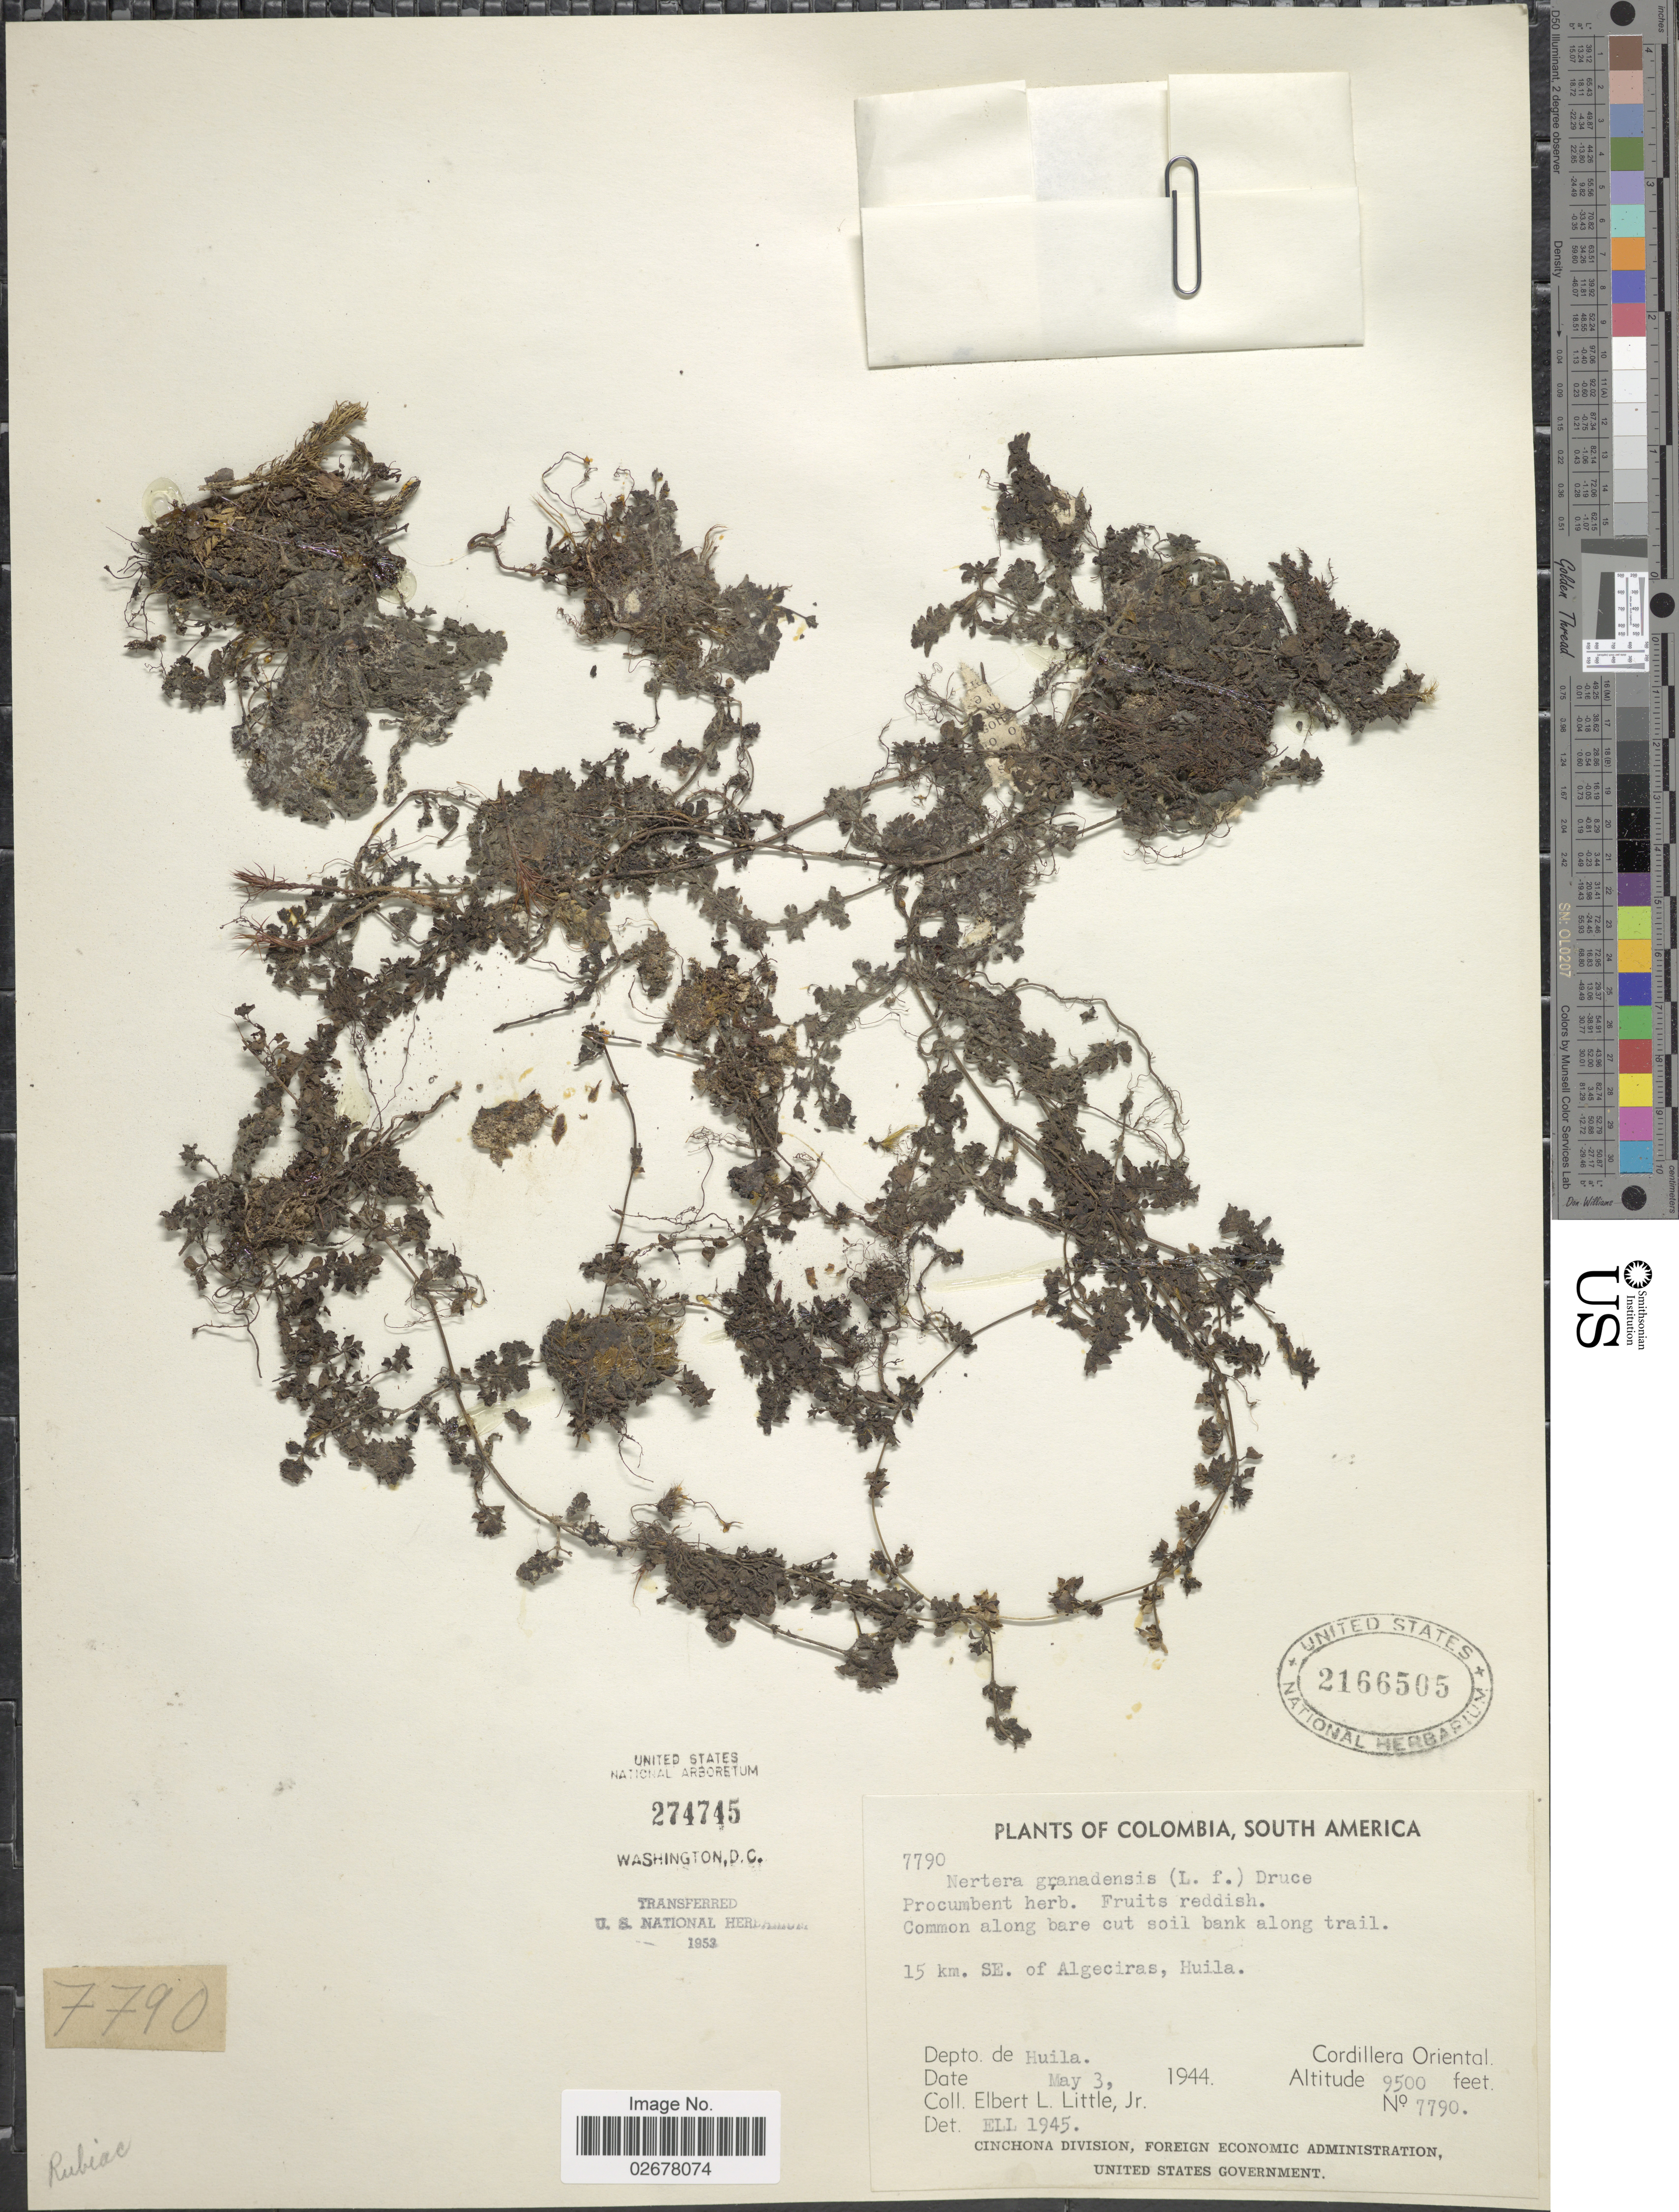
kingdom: Plantae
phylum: Tracheophyta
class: Magnoliopsida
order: Gentianales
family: Rubiaceae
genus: Nertera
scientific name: Nertera depressa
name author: Banks & Sol. ex Gaertn.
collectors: E. L. Little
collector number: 7790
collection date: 1944-05-03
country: Colombia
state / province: Huila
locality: Common along bare cut soil bank along trail. 15 Km SE of Algeciras, Huila, Depto de Huila, Cordillera Oriental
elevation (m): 2896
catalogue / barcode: US 2166505